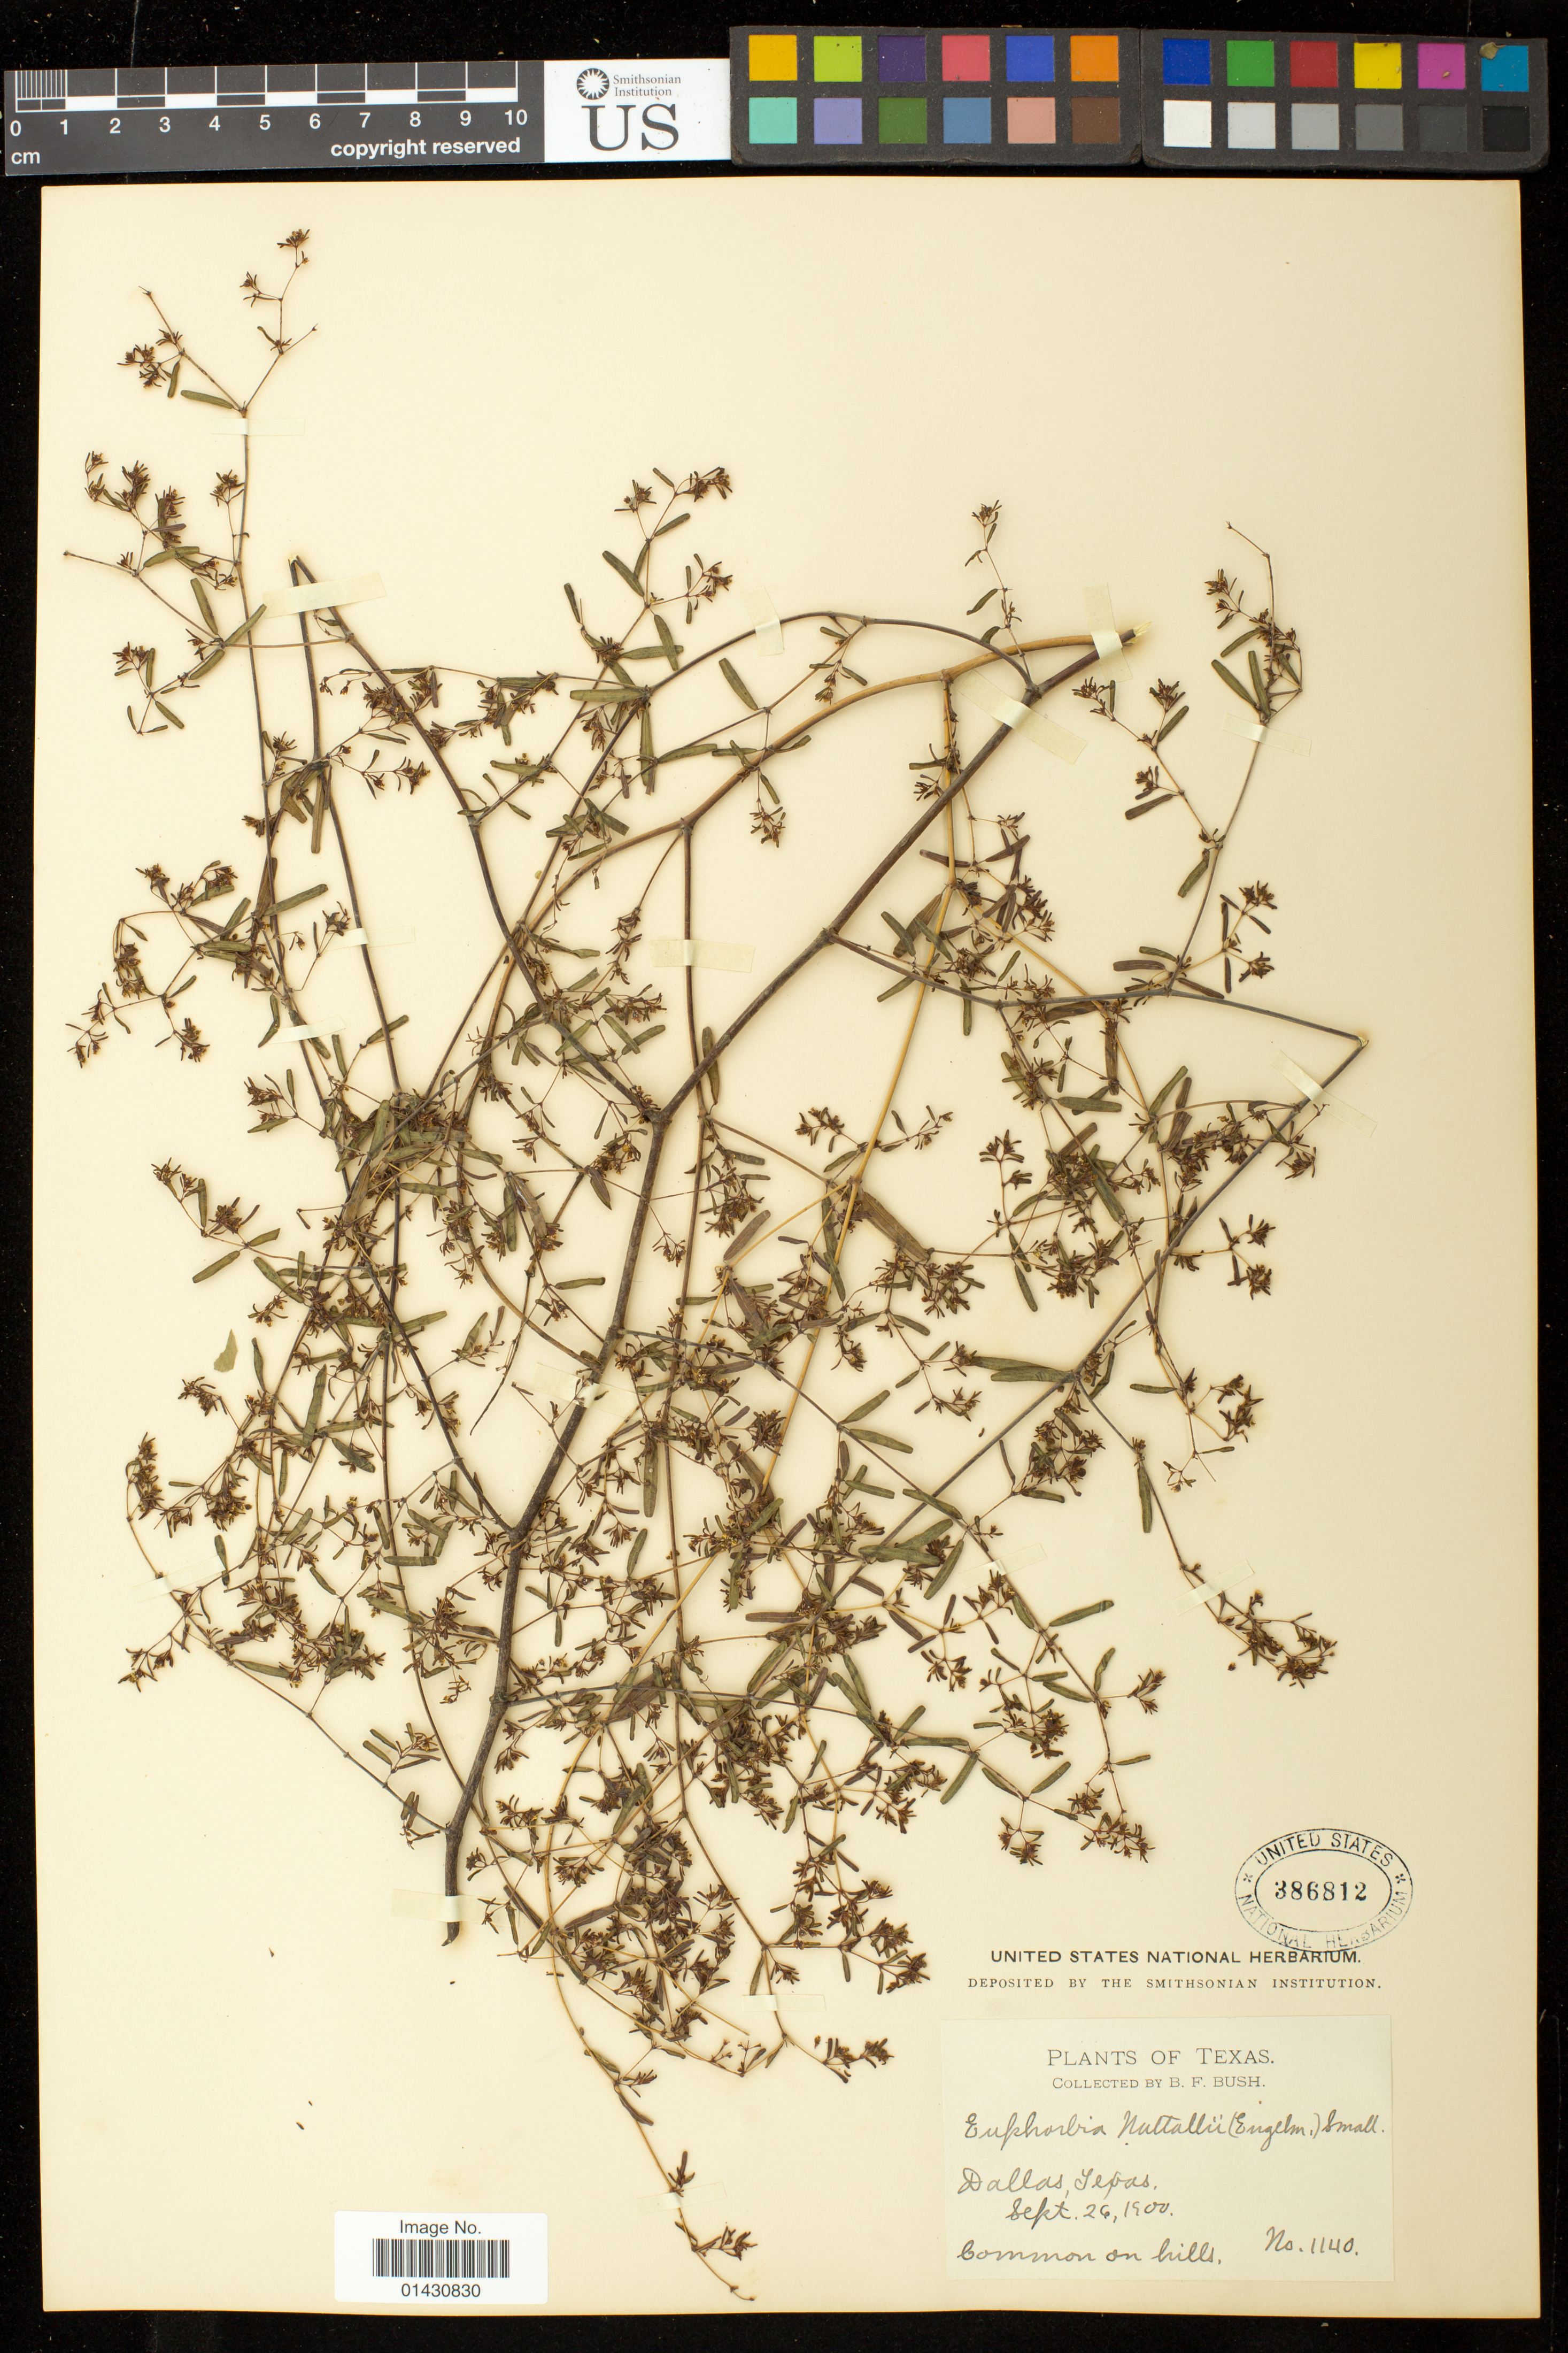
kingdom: Plantae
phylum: Tracheophyta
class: Magnoliopsida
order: Malpighiales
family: Euphorbiaceae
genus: Euphorbia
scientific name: Euphorbia missurica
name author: Raf.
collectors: B. F. Bush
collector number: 1140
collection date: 1900-09-26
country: United States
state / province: Texas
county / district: Dallas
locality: Dallas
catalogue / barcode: US 386812